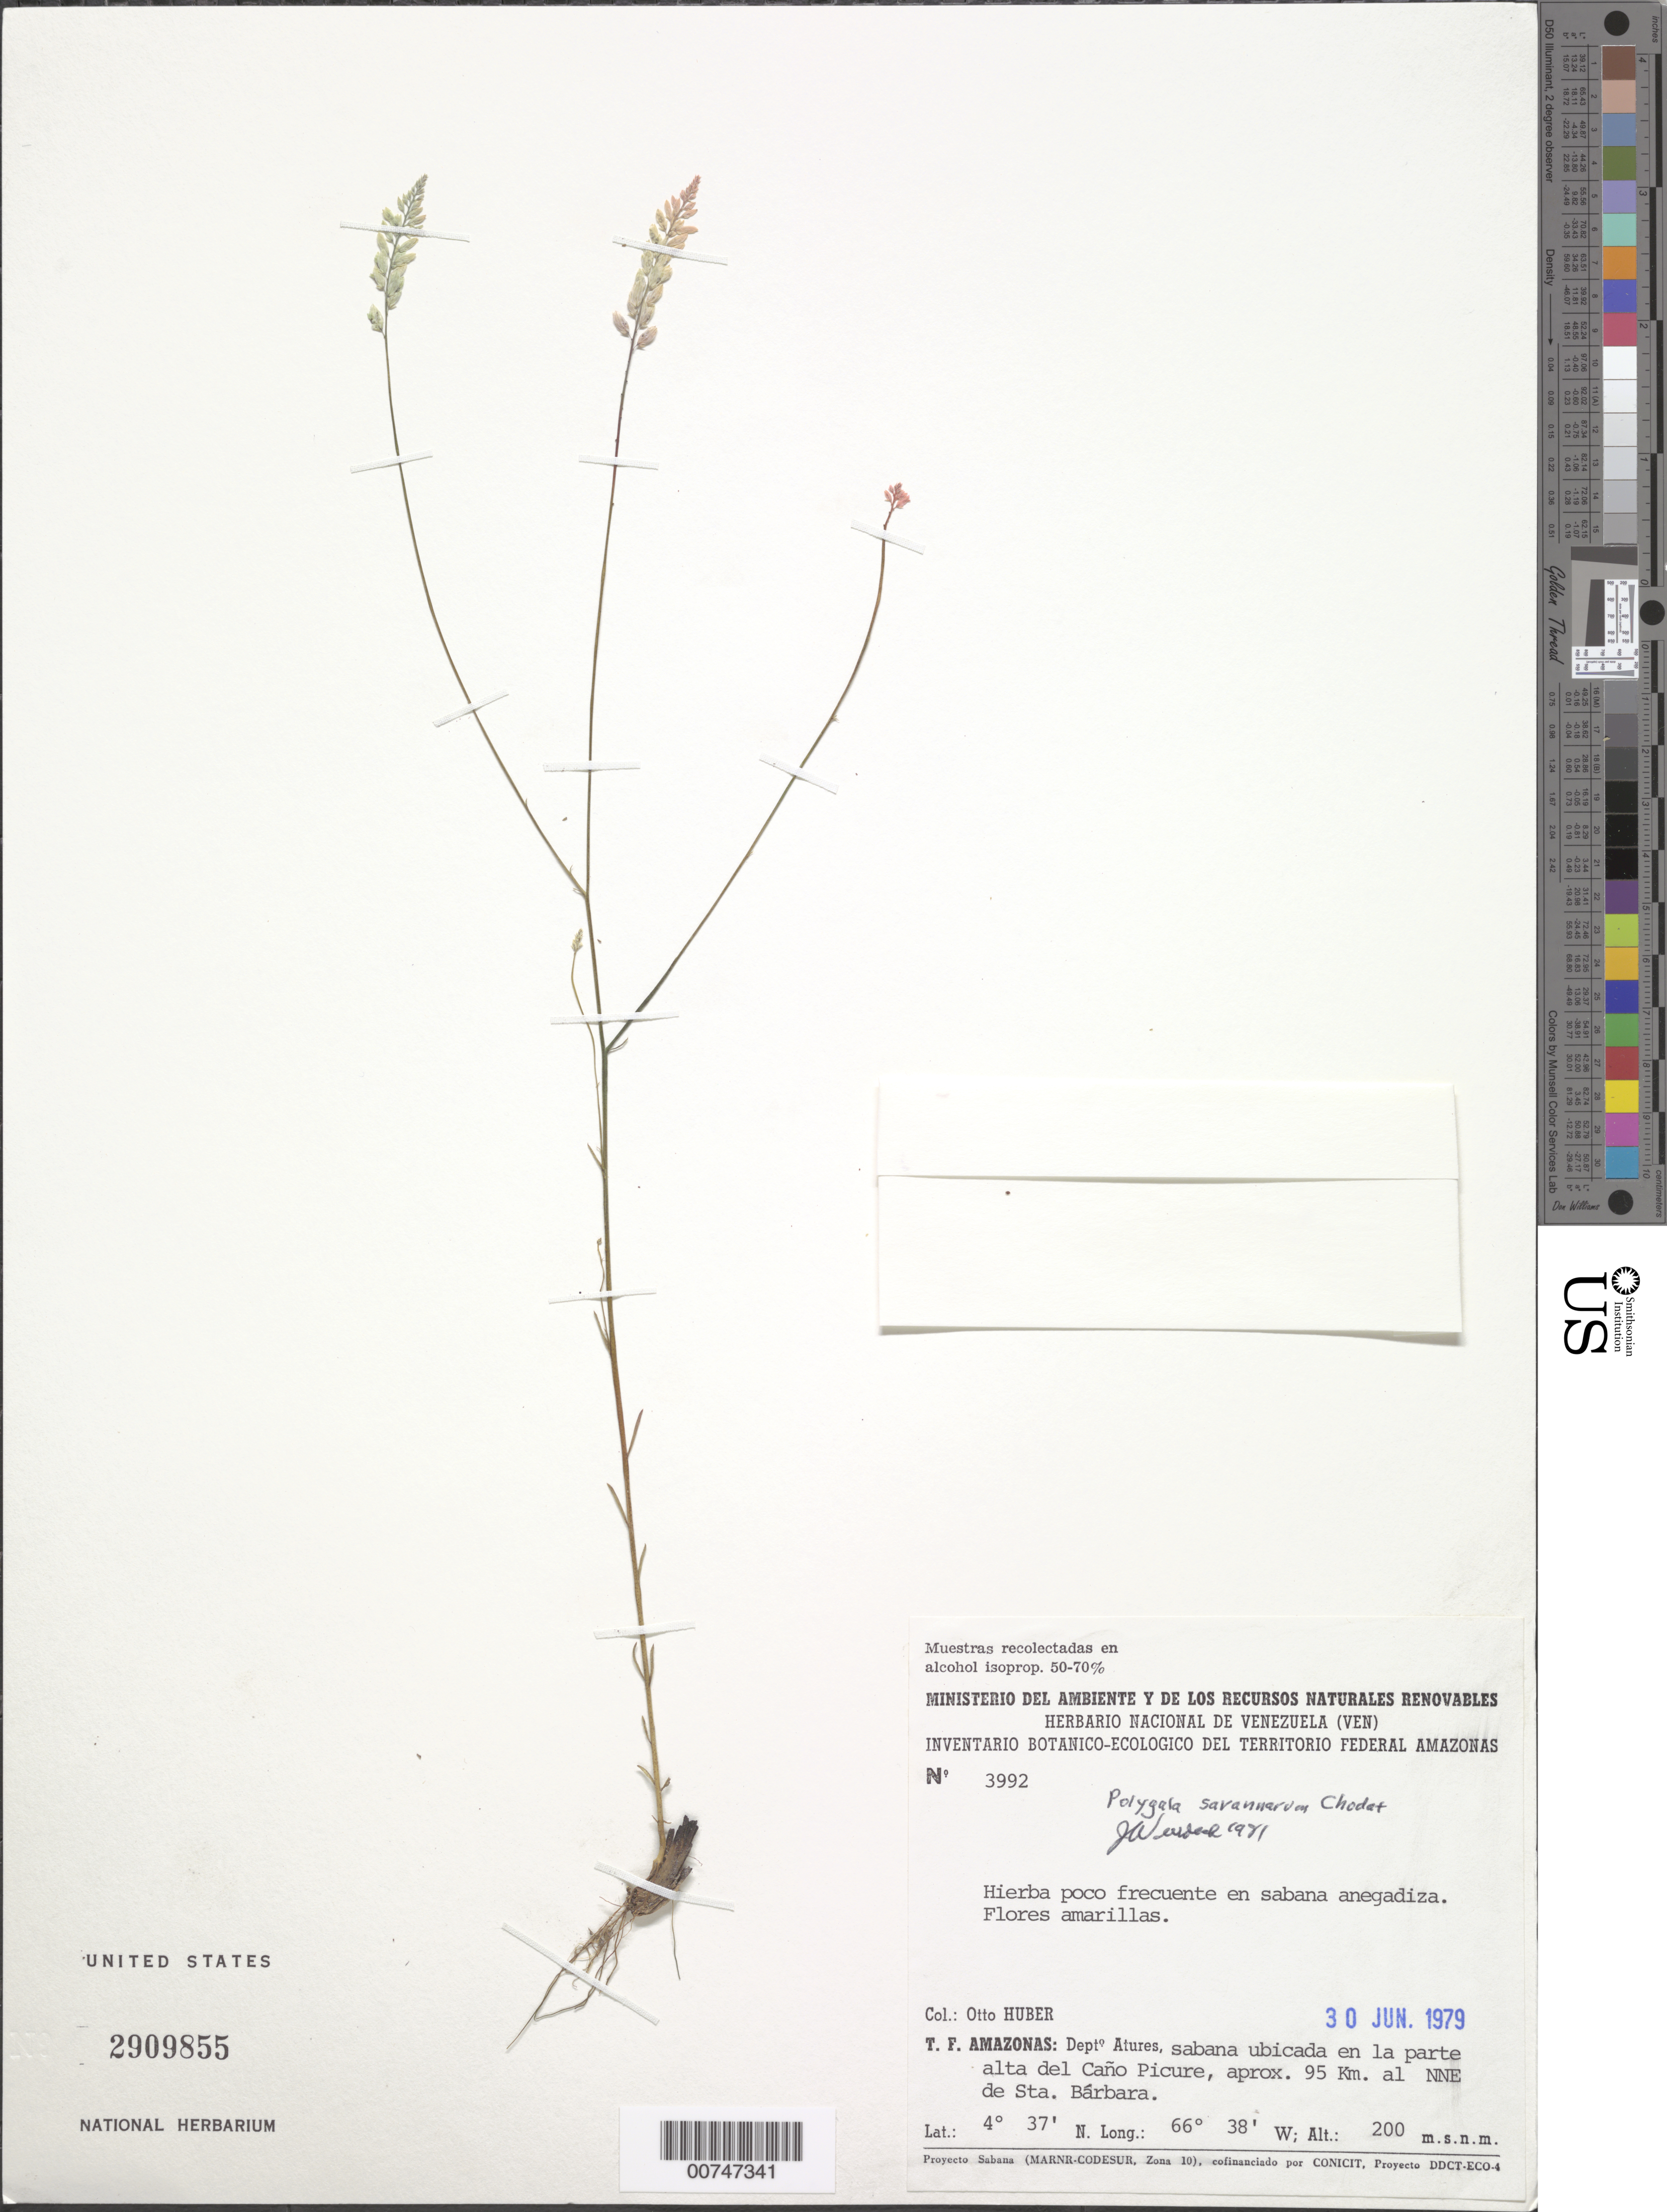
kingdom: Plantae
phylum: Tracheophyta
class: Magnoliopsida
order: Fabales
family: Polygalaceae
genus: Polygala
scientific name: Polygala savannarum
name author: Chodat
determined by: Wurdack, John J., (US), US (UNITED STATES)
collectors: O. Huber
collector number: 3992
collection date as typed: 30-Jun-79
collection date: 1979-06-30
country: Venezuela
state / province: Amazonas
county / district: Atures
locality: Caño Picure, 95 km NNE of Sta. Barbara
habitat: Savanna; subject to flooding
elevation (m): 200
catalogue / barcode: US 2909855